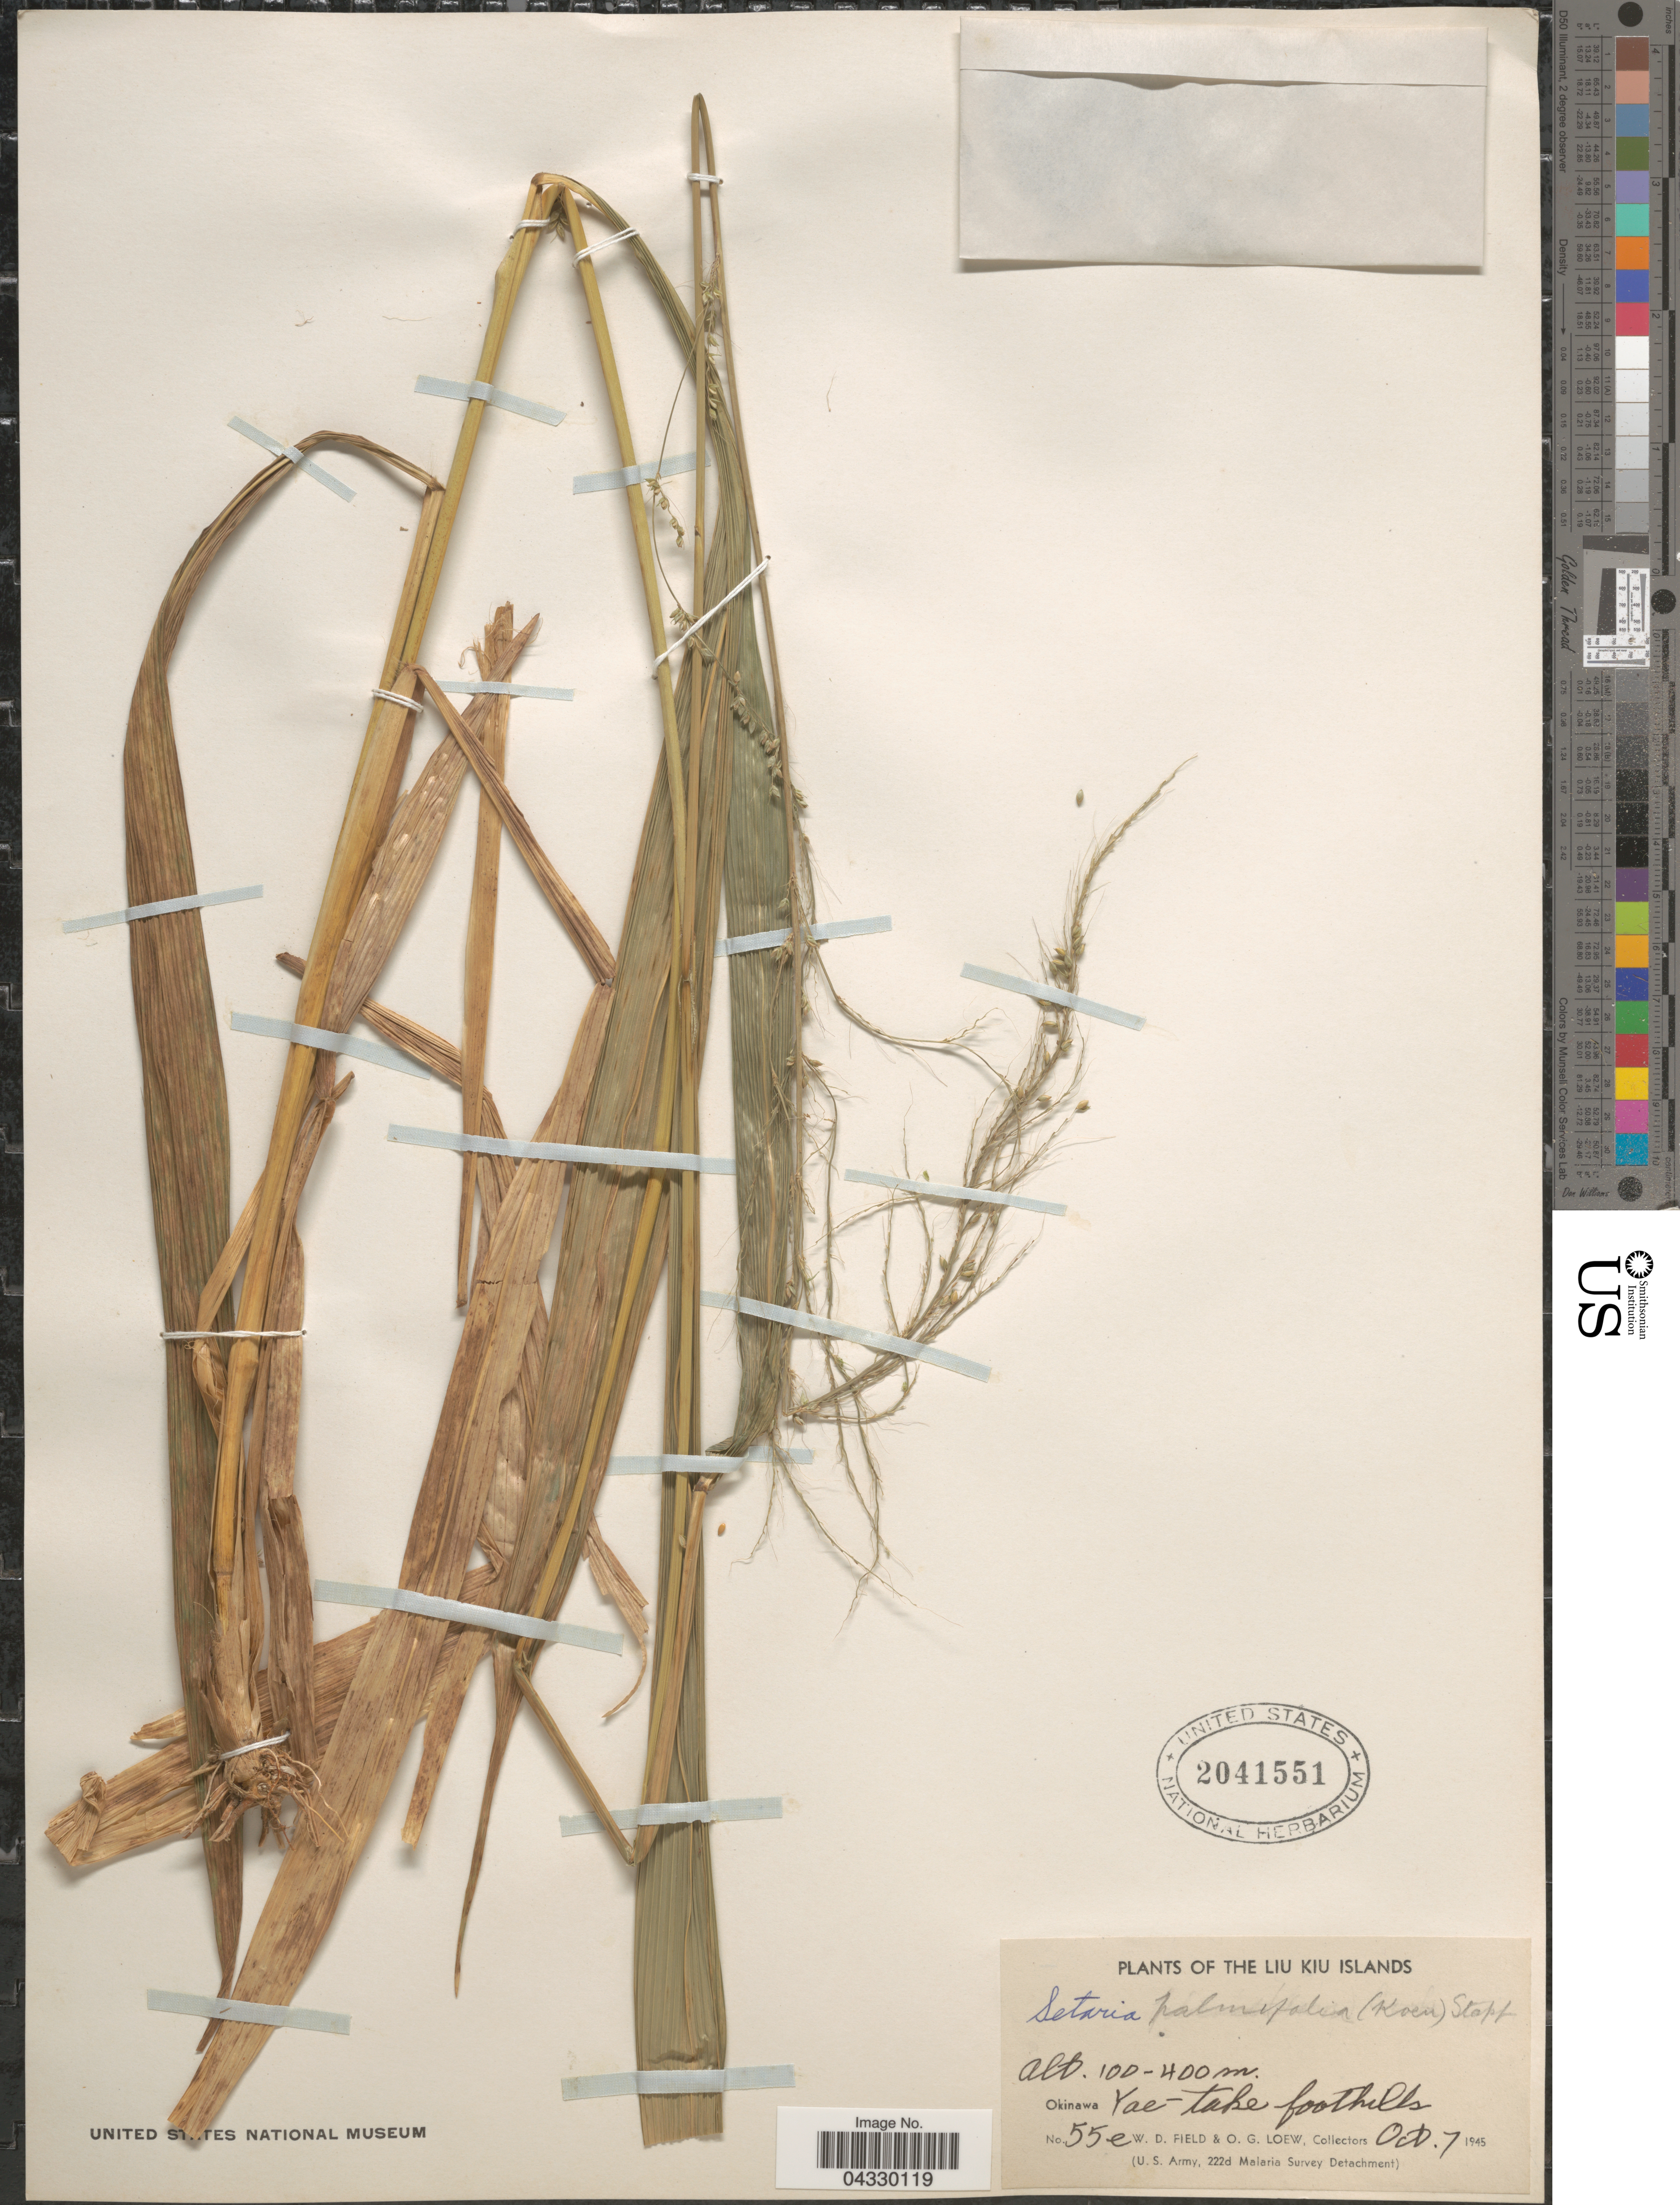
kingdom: Plantae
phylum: Tracheophyta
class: Liliopsida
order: Poales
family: Poaceae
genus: Setaria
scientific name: Setaria palmifolia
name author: (J. Koenig) Stapf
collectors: W. D. Field & O. G. Loew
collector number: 55e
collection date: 1945-10-07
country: Japan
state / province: Okinawa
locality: The Liu Kiu Islands. Okinawa. Yaétake foothills. (U. S. Army, 222d Malaria Survey Detachment).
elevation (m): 100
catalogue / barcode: US 2041551